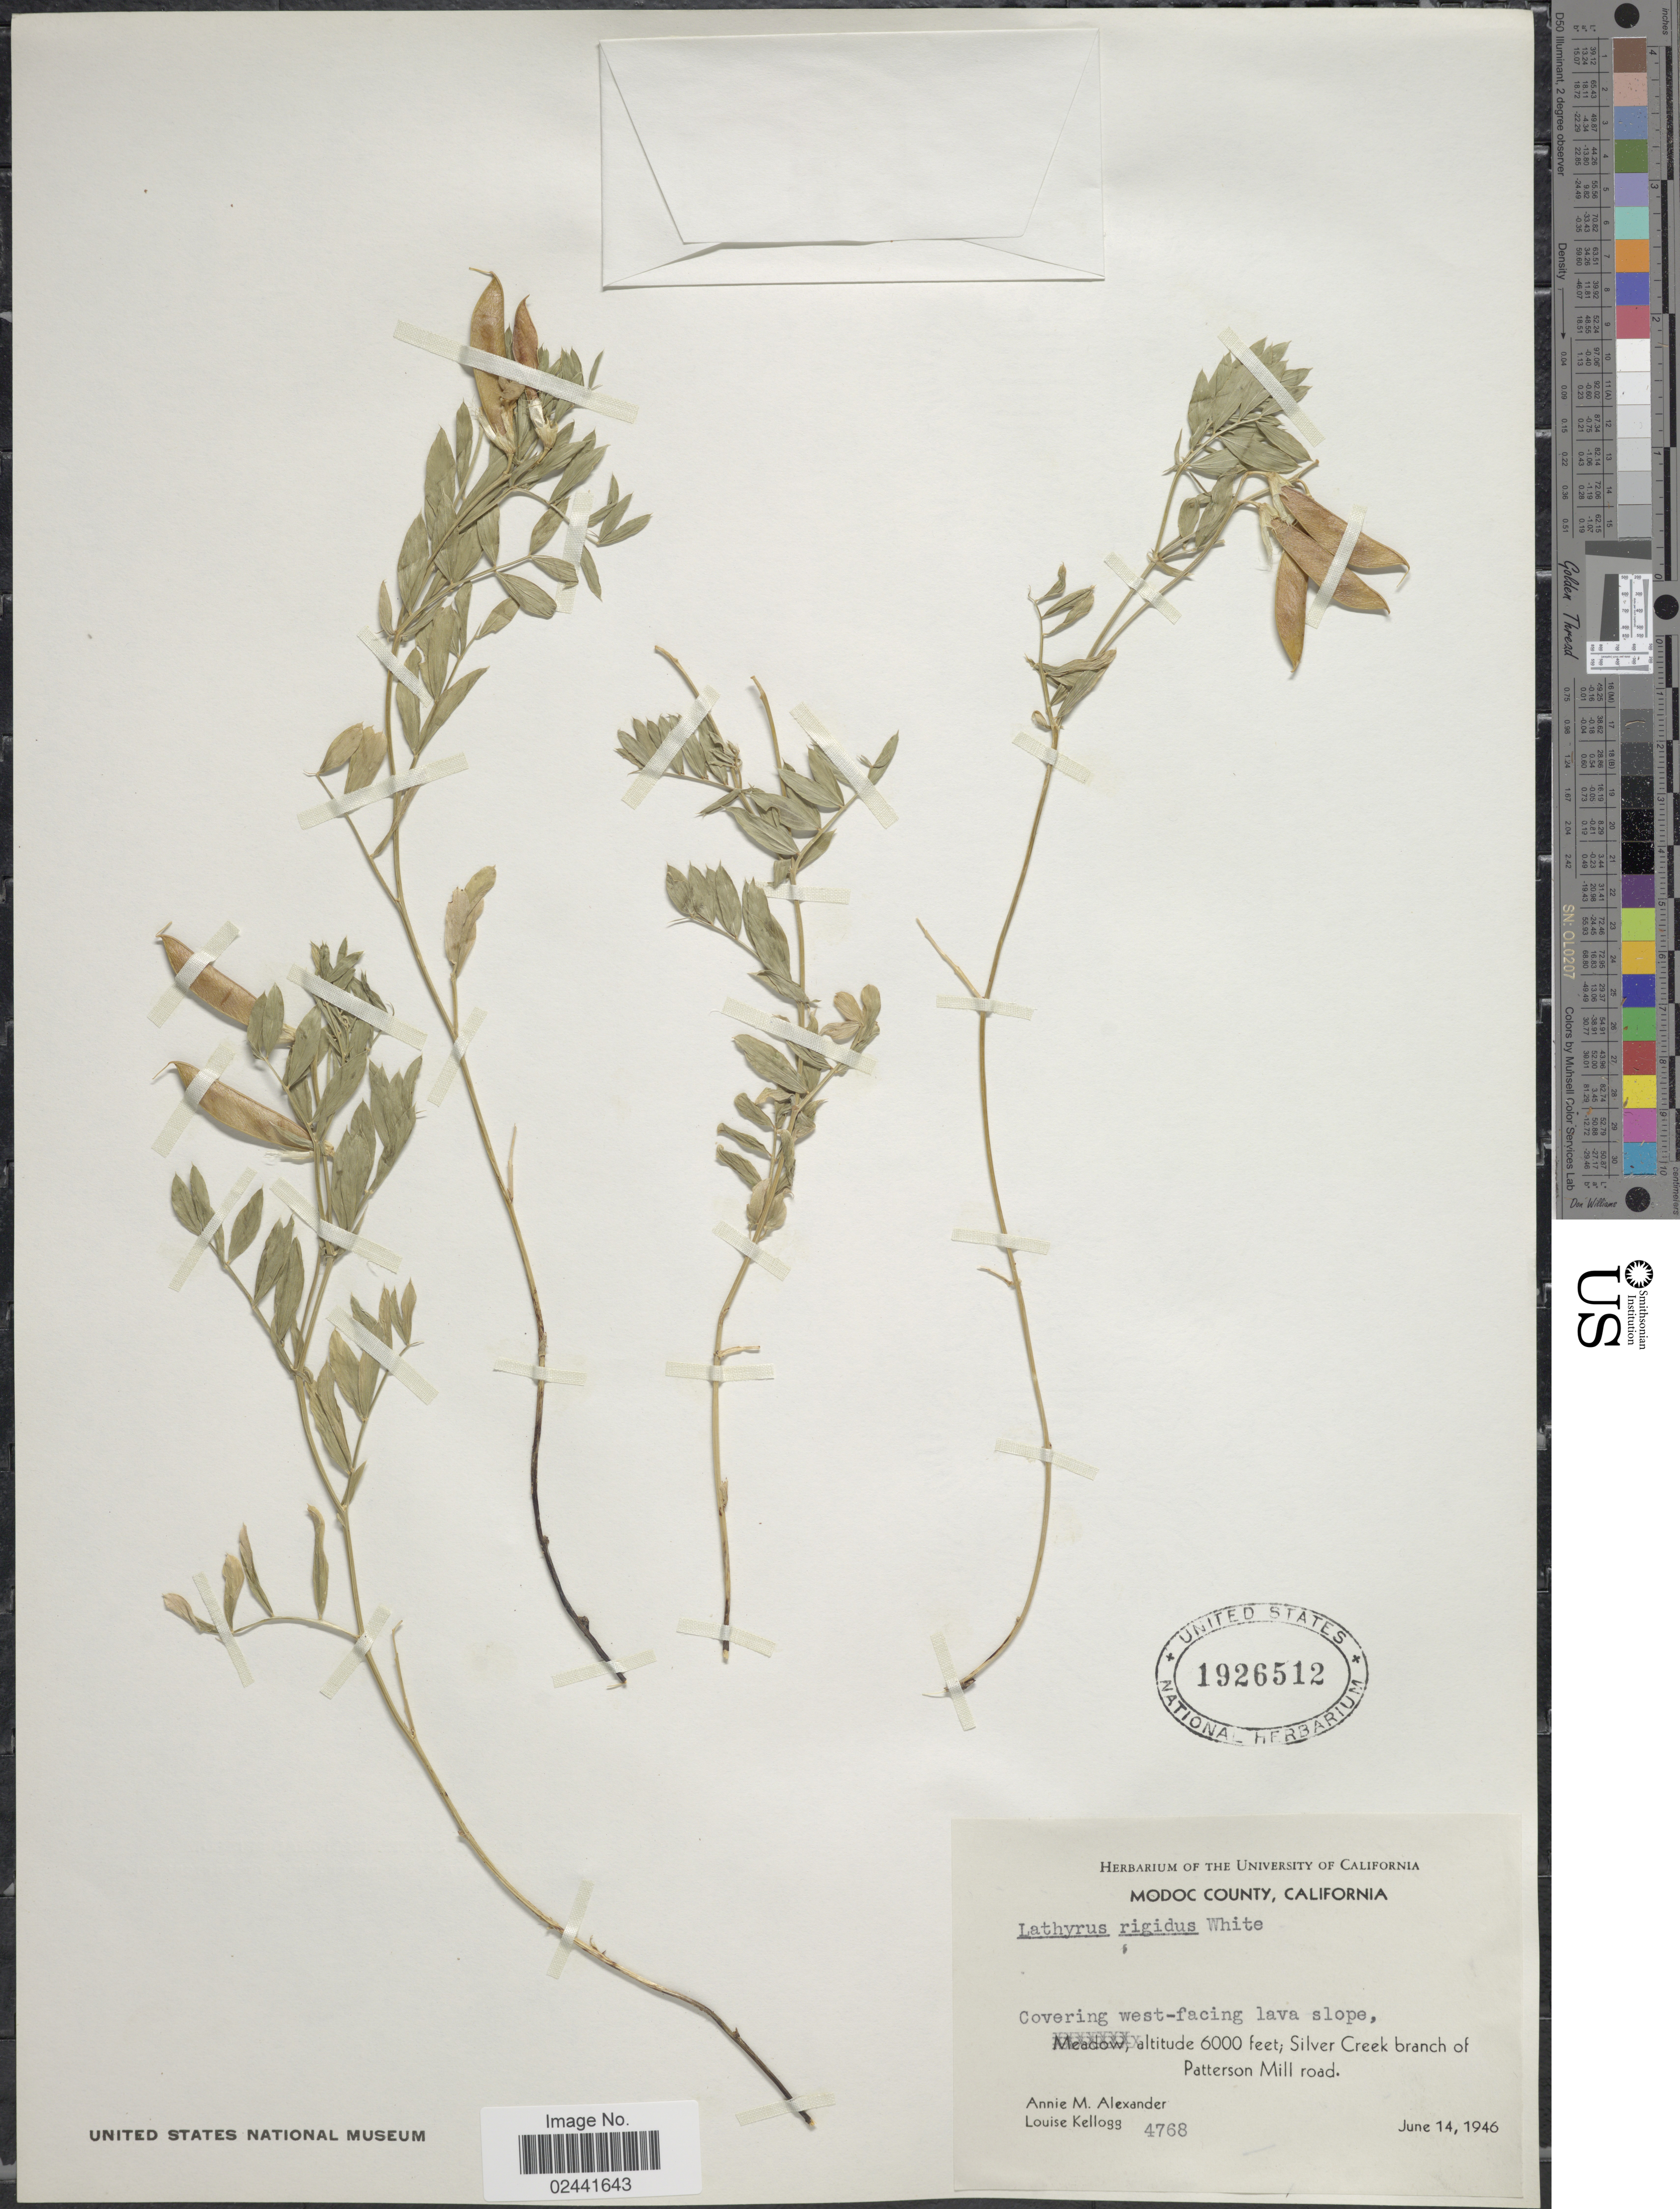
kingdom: Plantae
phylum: Tracheophyta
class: Magnoliopsida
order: Fabales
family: Fabaceae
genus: Lathyrus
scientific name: Lathyrus rigidus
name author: T.G. White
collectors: A. M. Alexander & L. Kellogg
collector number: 4768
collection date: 1946-06-14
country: United States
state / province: California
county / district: Modoc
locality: Modoc County, Covering west-facing lava slope; Silver Creek branch of Patterson Mill Road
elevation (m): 1829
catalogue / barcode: US 1926512